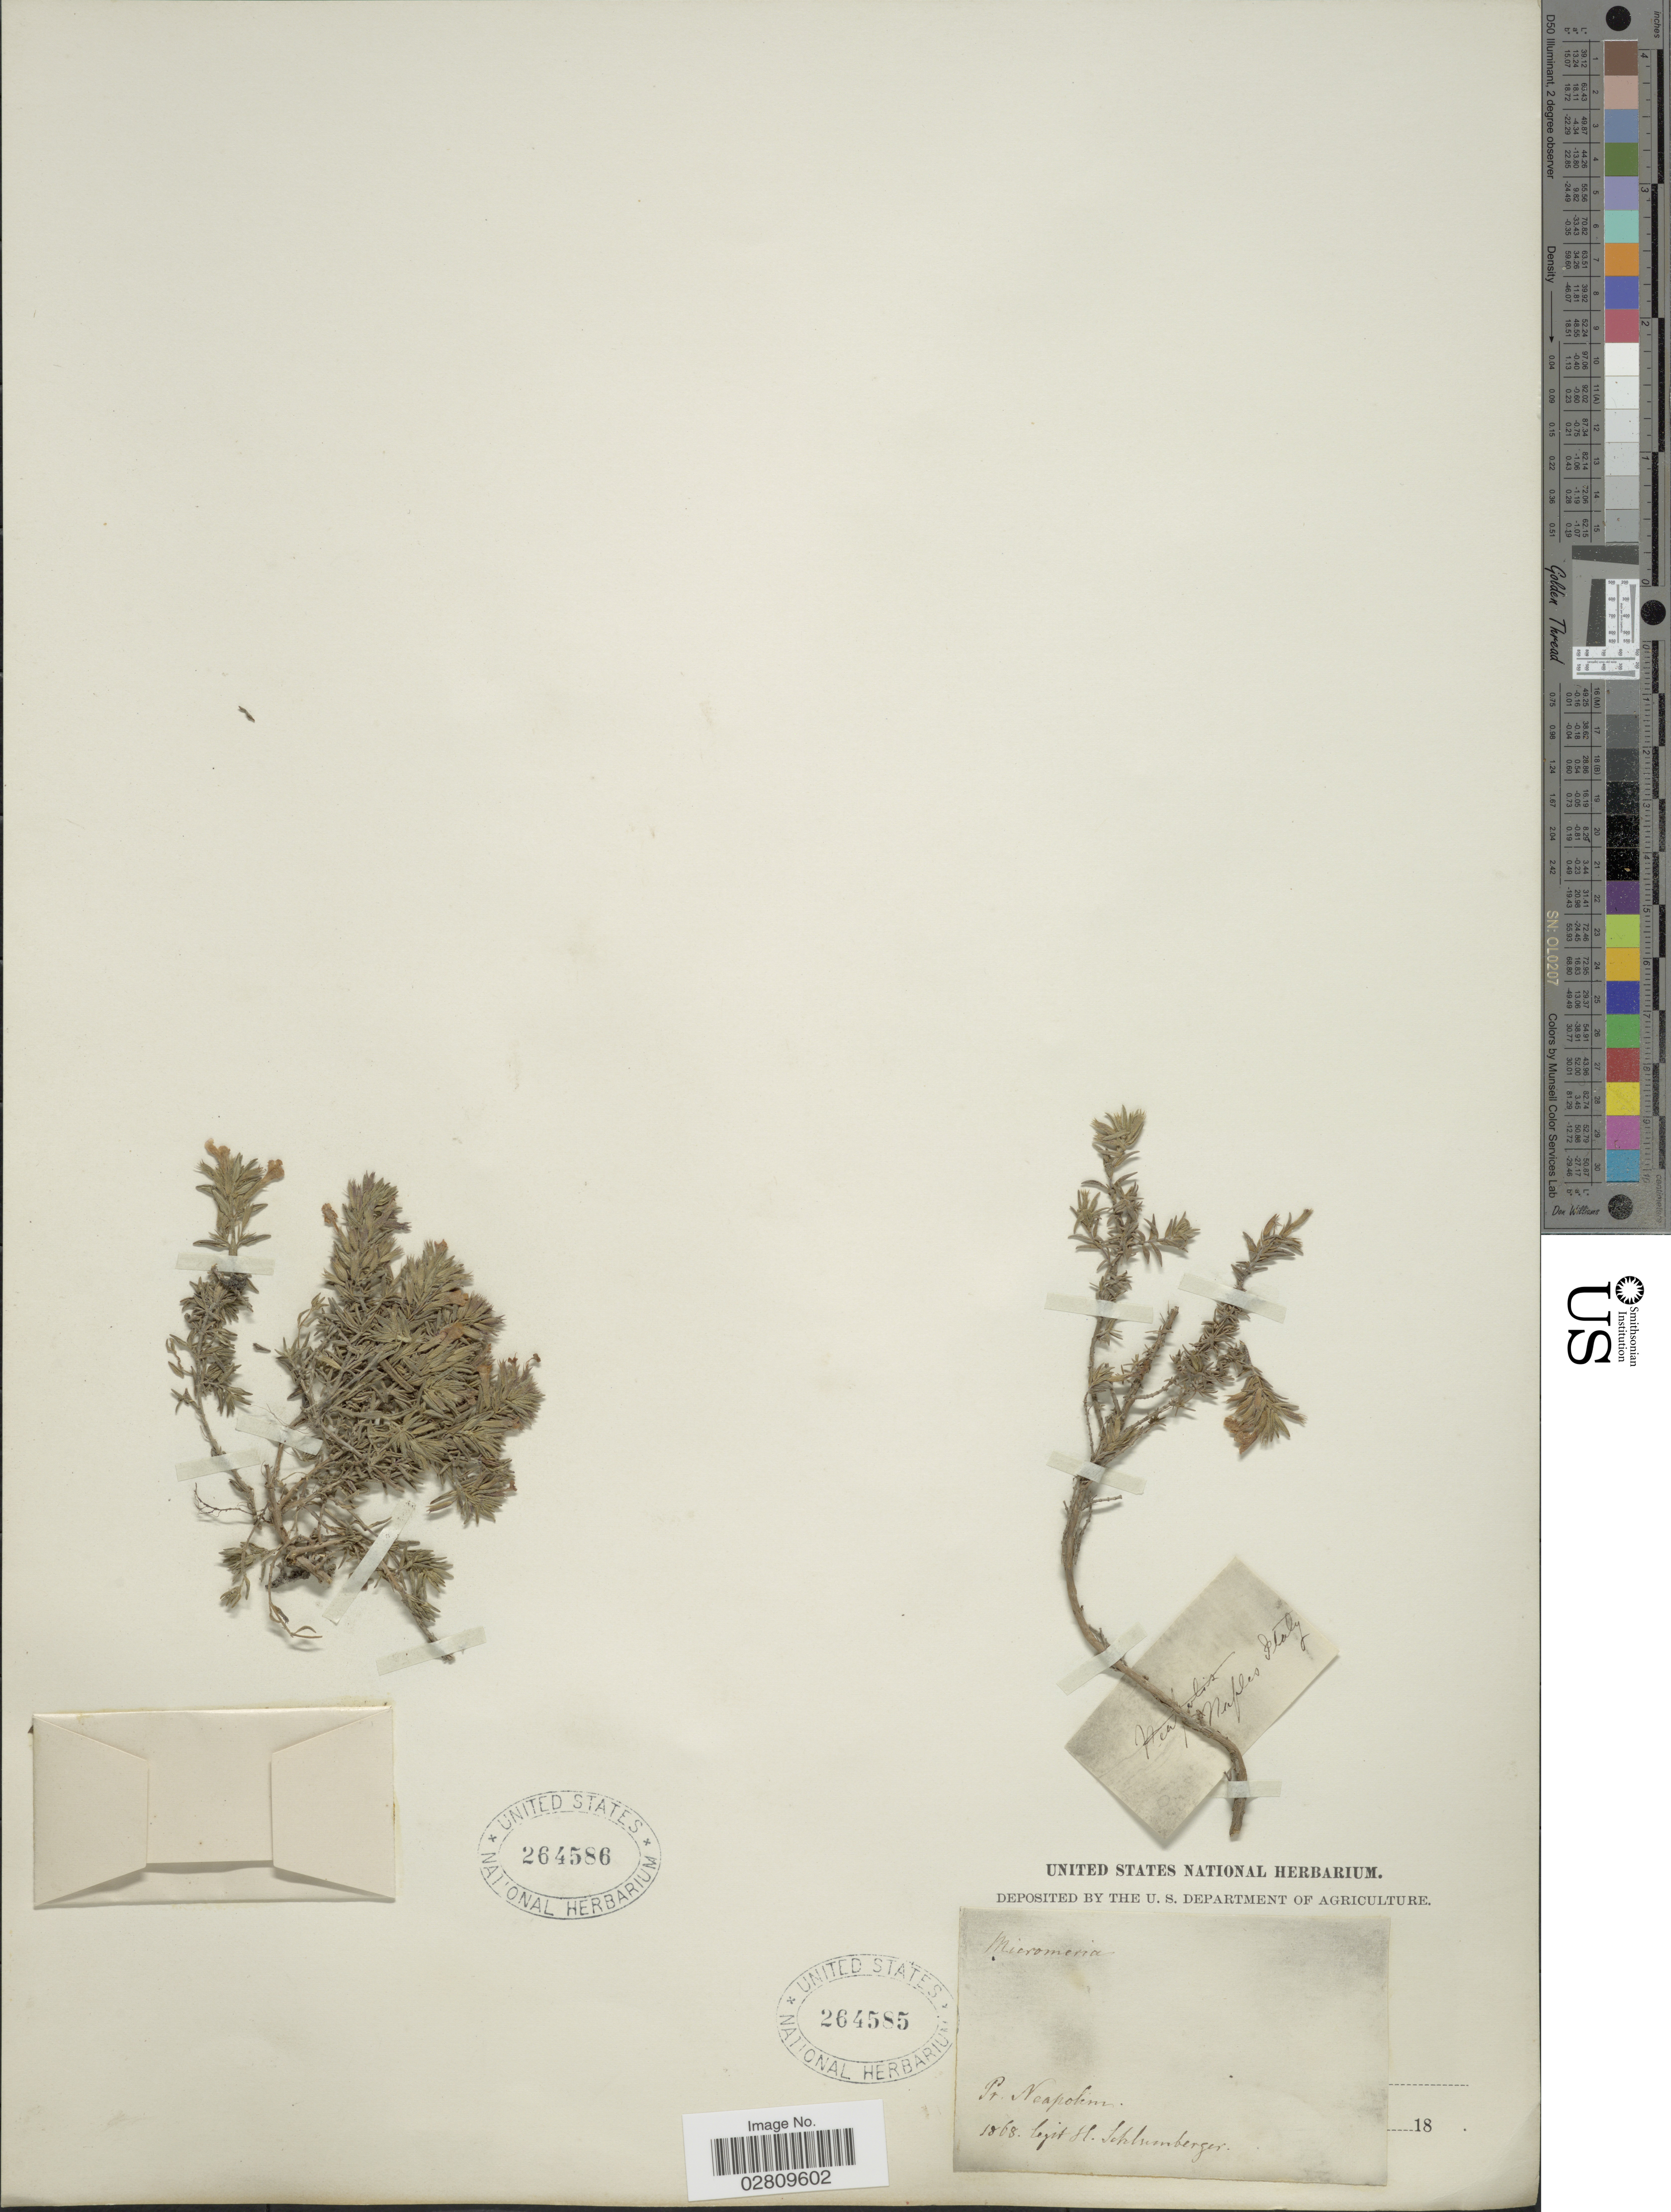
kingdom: Plantae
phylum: Tracheophyta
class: Magnoliopsida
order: Lamiales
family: Lamiaceae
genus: Micromeria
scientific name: Micromeria sp.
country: Italy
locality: Naples.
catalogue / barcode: US 264586-2